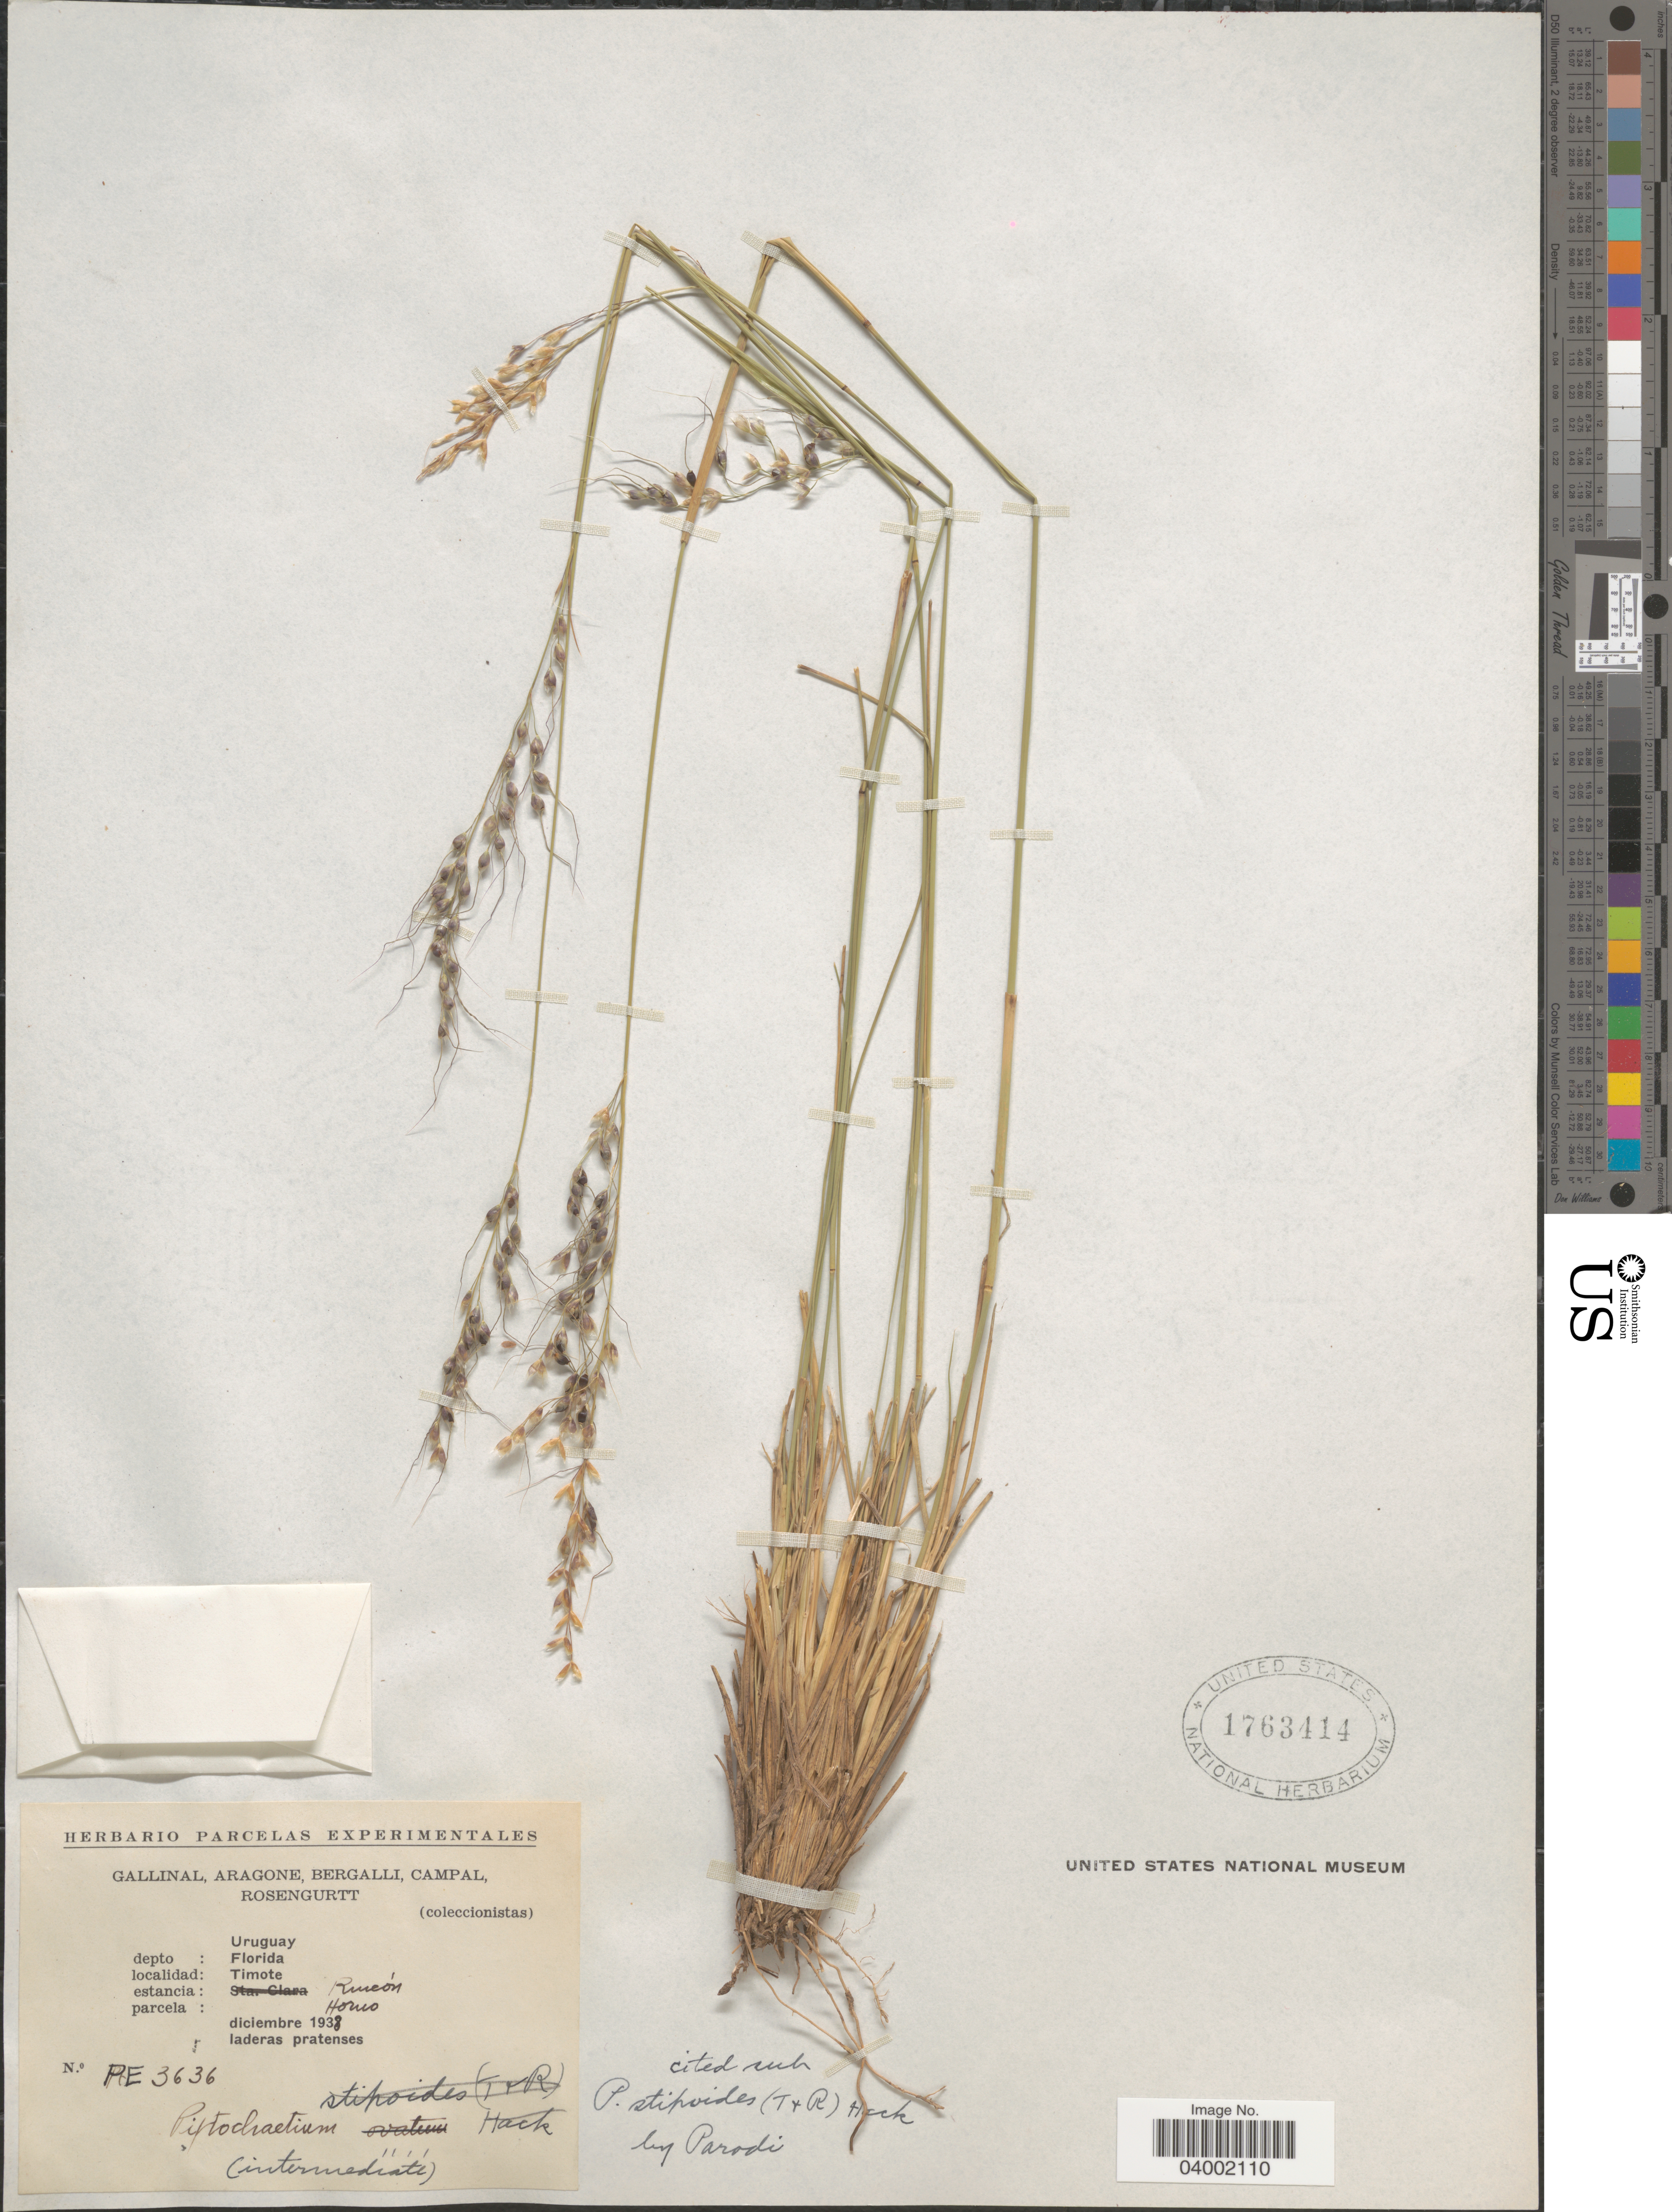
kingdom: Plantae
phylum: Tracheophyta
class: Liliopsida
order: Poales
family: Poaceae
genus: Piptochaetium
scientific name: Piptochaetium stipoides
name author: (Trin. & Rupr.) Hack. & Arechav.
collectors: -. Gallinal, -- Aragone, -- Bergalli, -- Campal & Rosengurtt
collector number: PE3636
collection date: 1938-12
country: Uruguay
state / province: Florida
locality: Depto: Florida. Timote. Estancia: Rincón. Parcela: Horno [interpreted].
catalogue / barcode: US 1763414